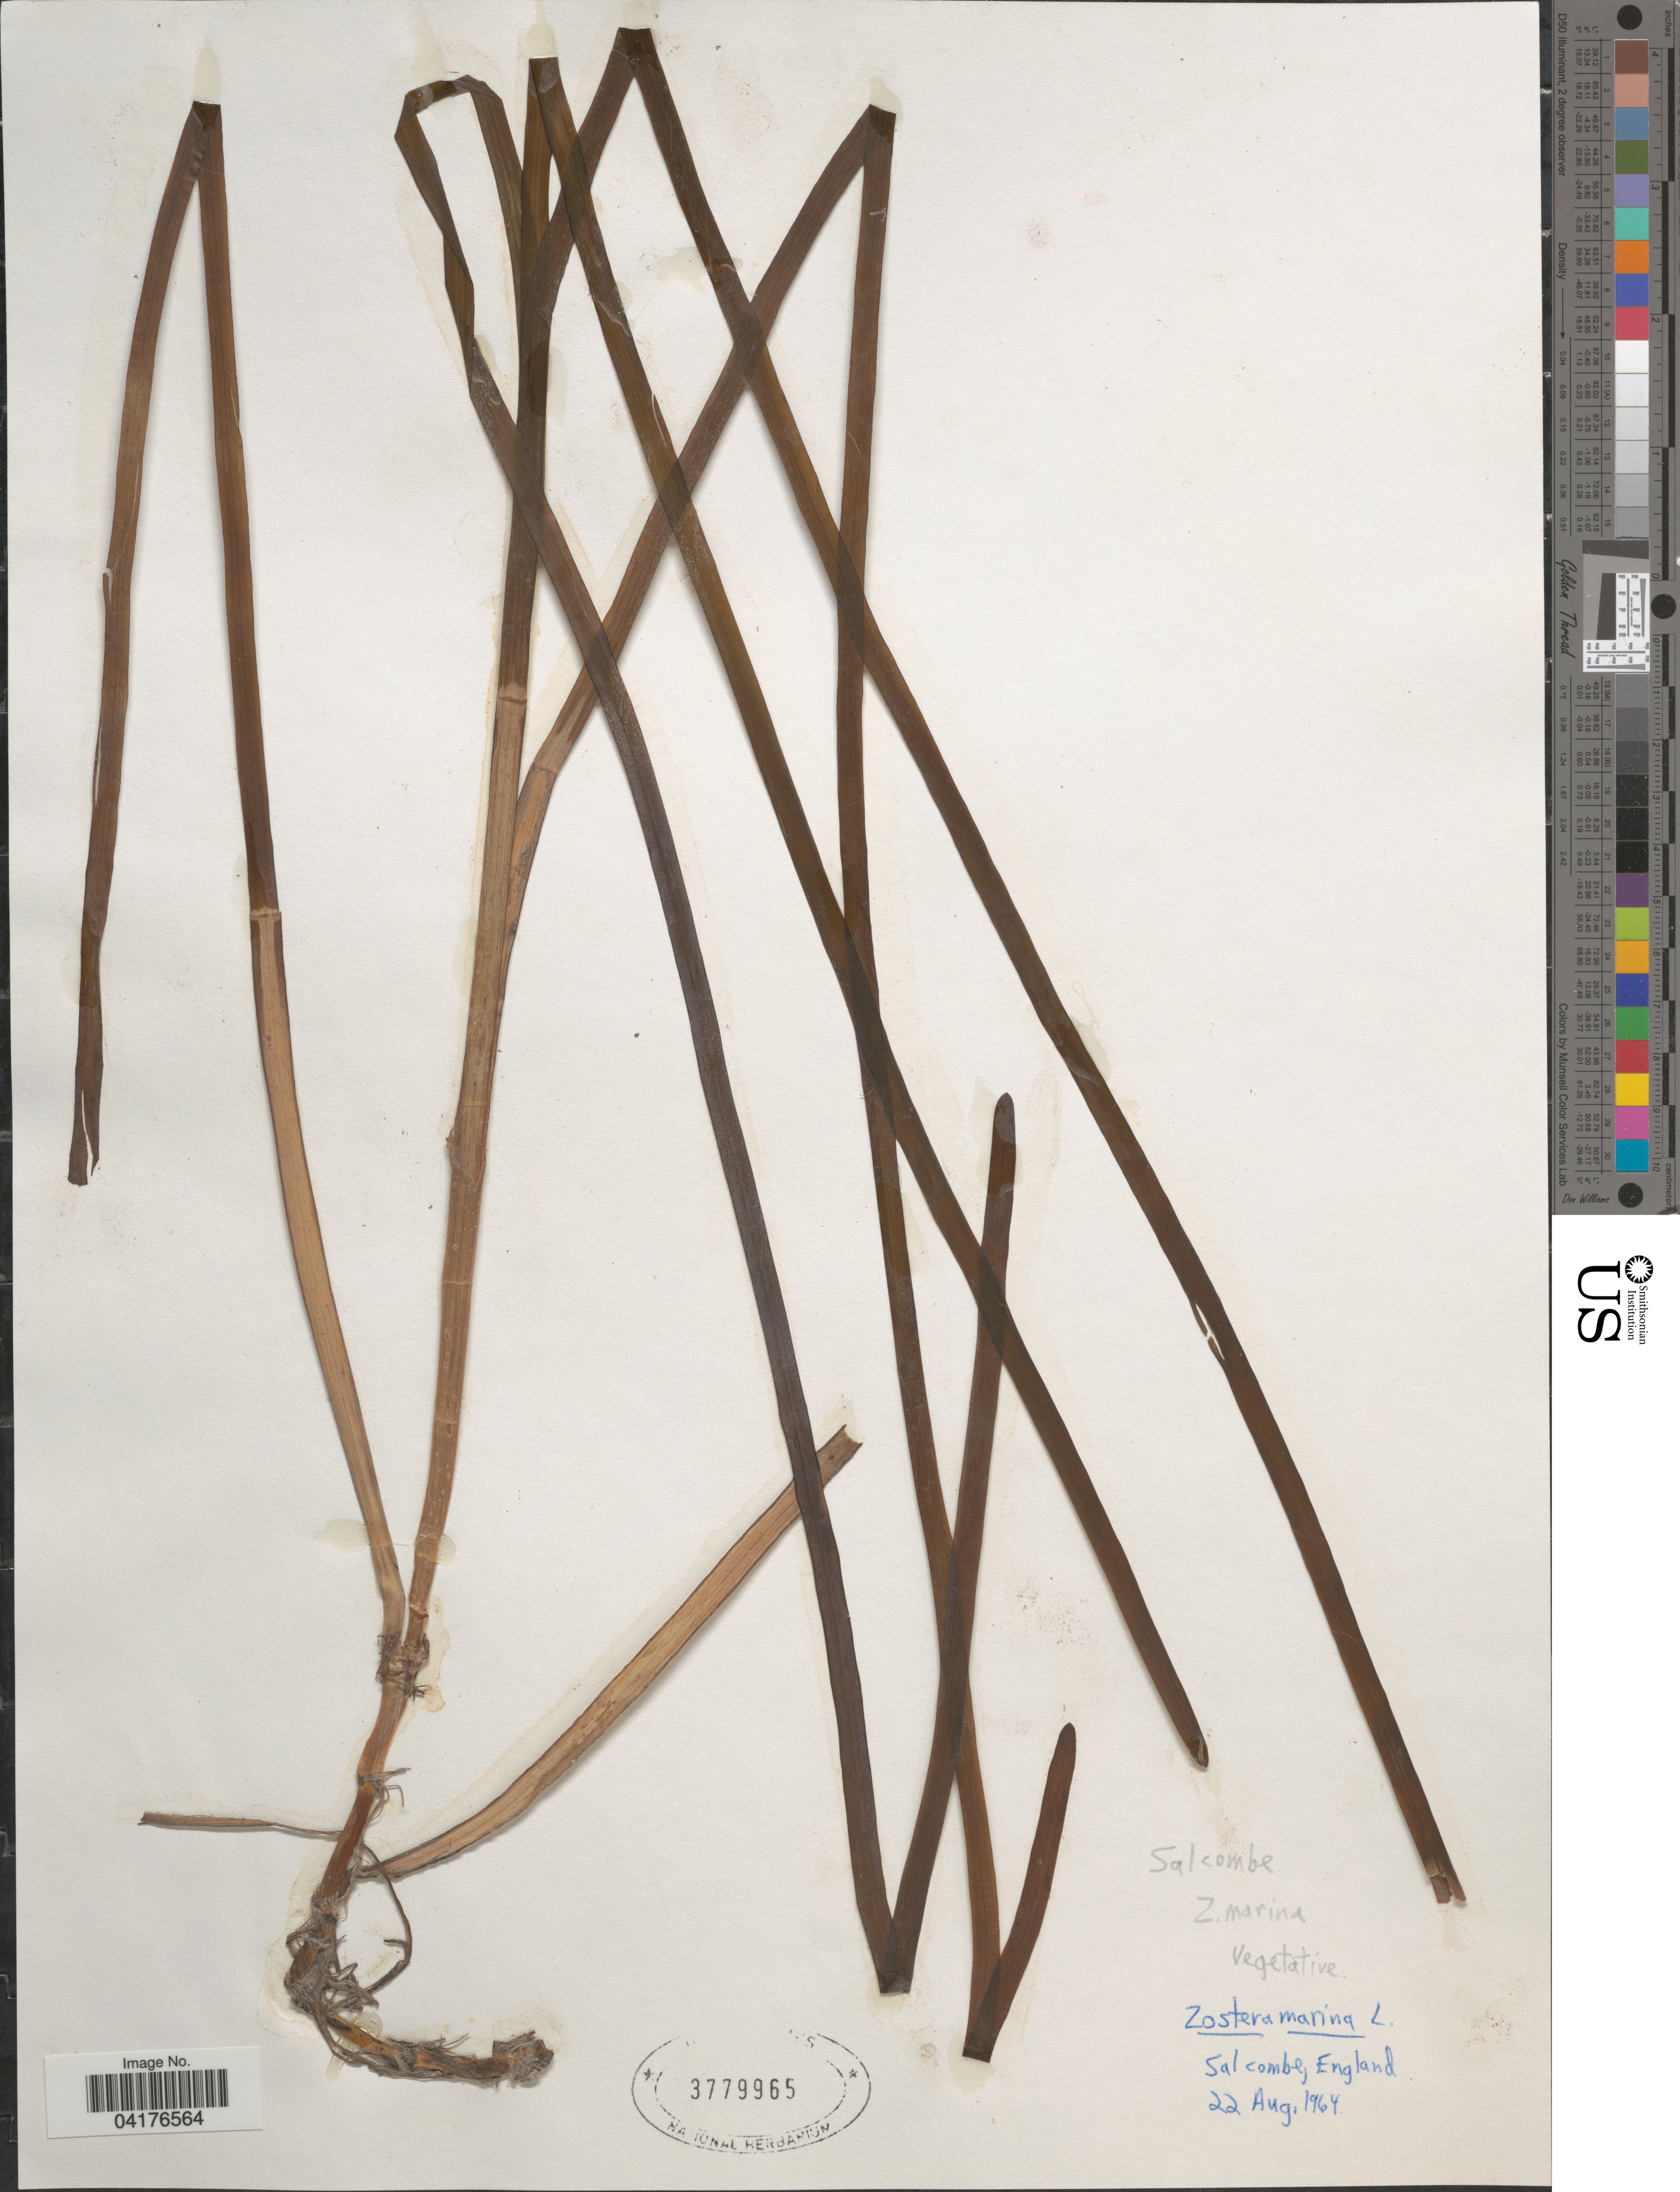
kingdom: Plantae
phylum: Tracheophyta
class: Liliopsida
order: Alismatales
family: Zosteraceae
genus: Zostera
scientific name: Zostera marina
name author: L.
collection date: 1964-08-22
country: United Kingdom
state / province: England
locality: Salcombe.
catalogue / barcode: US 3779965